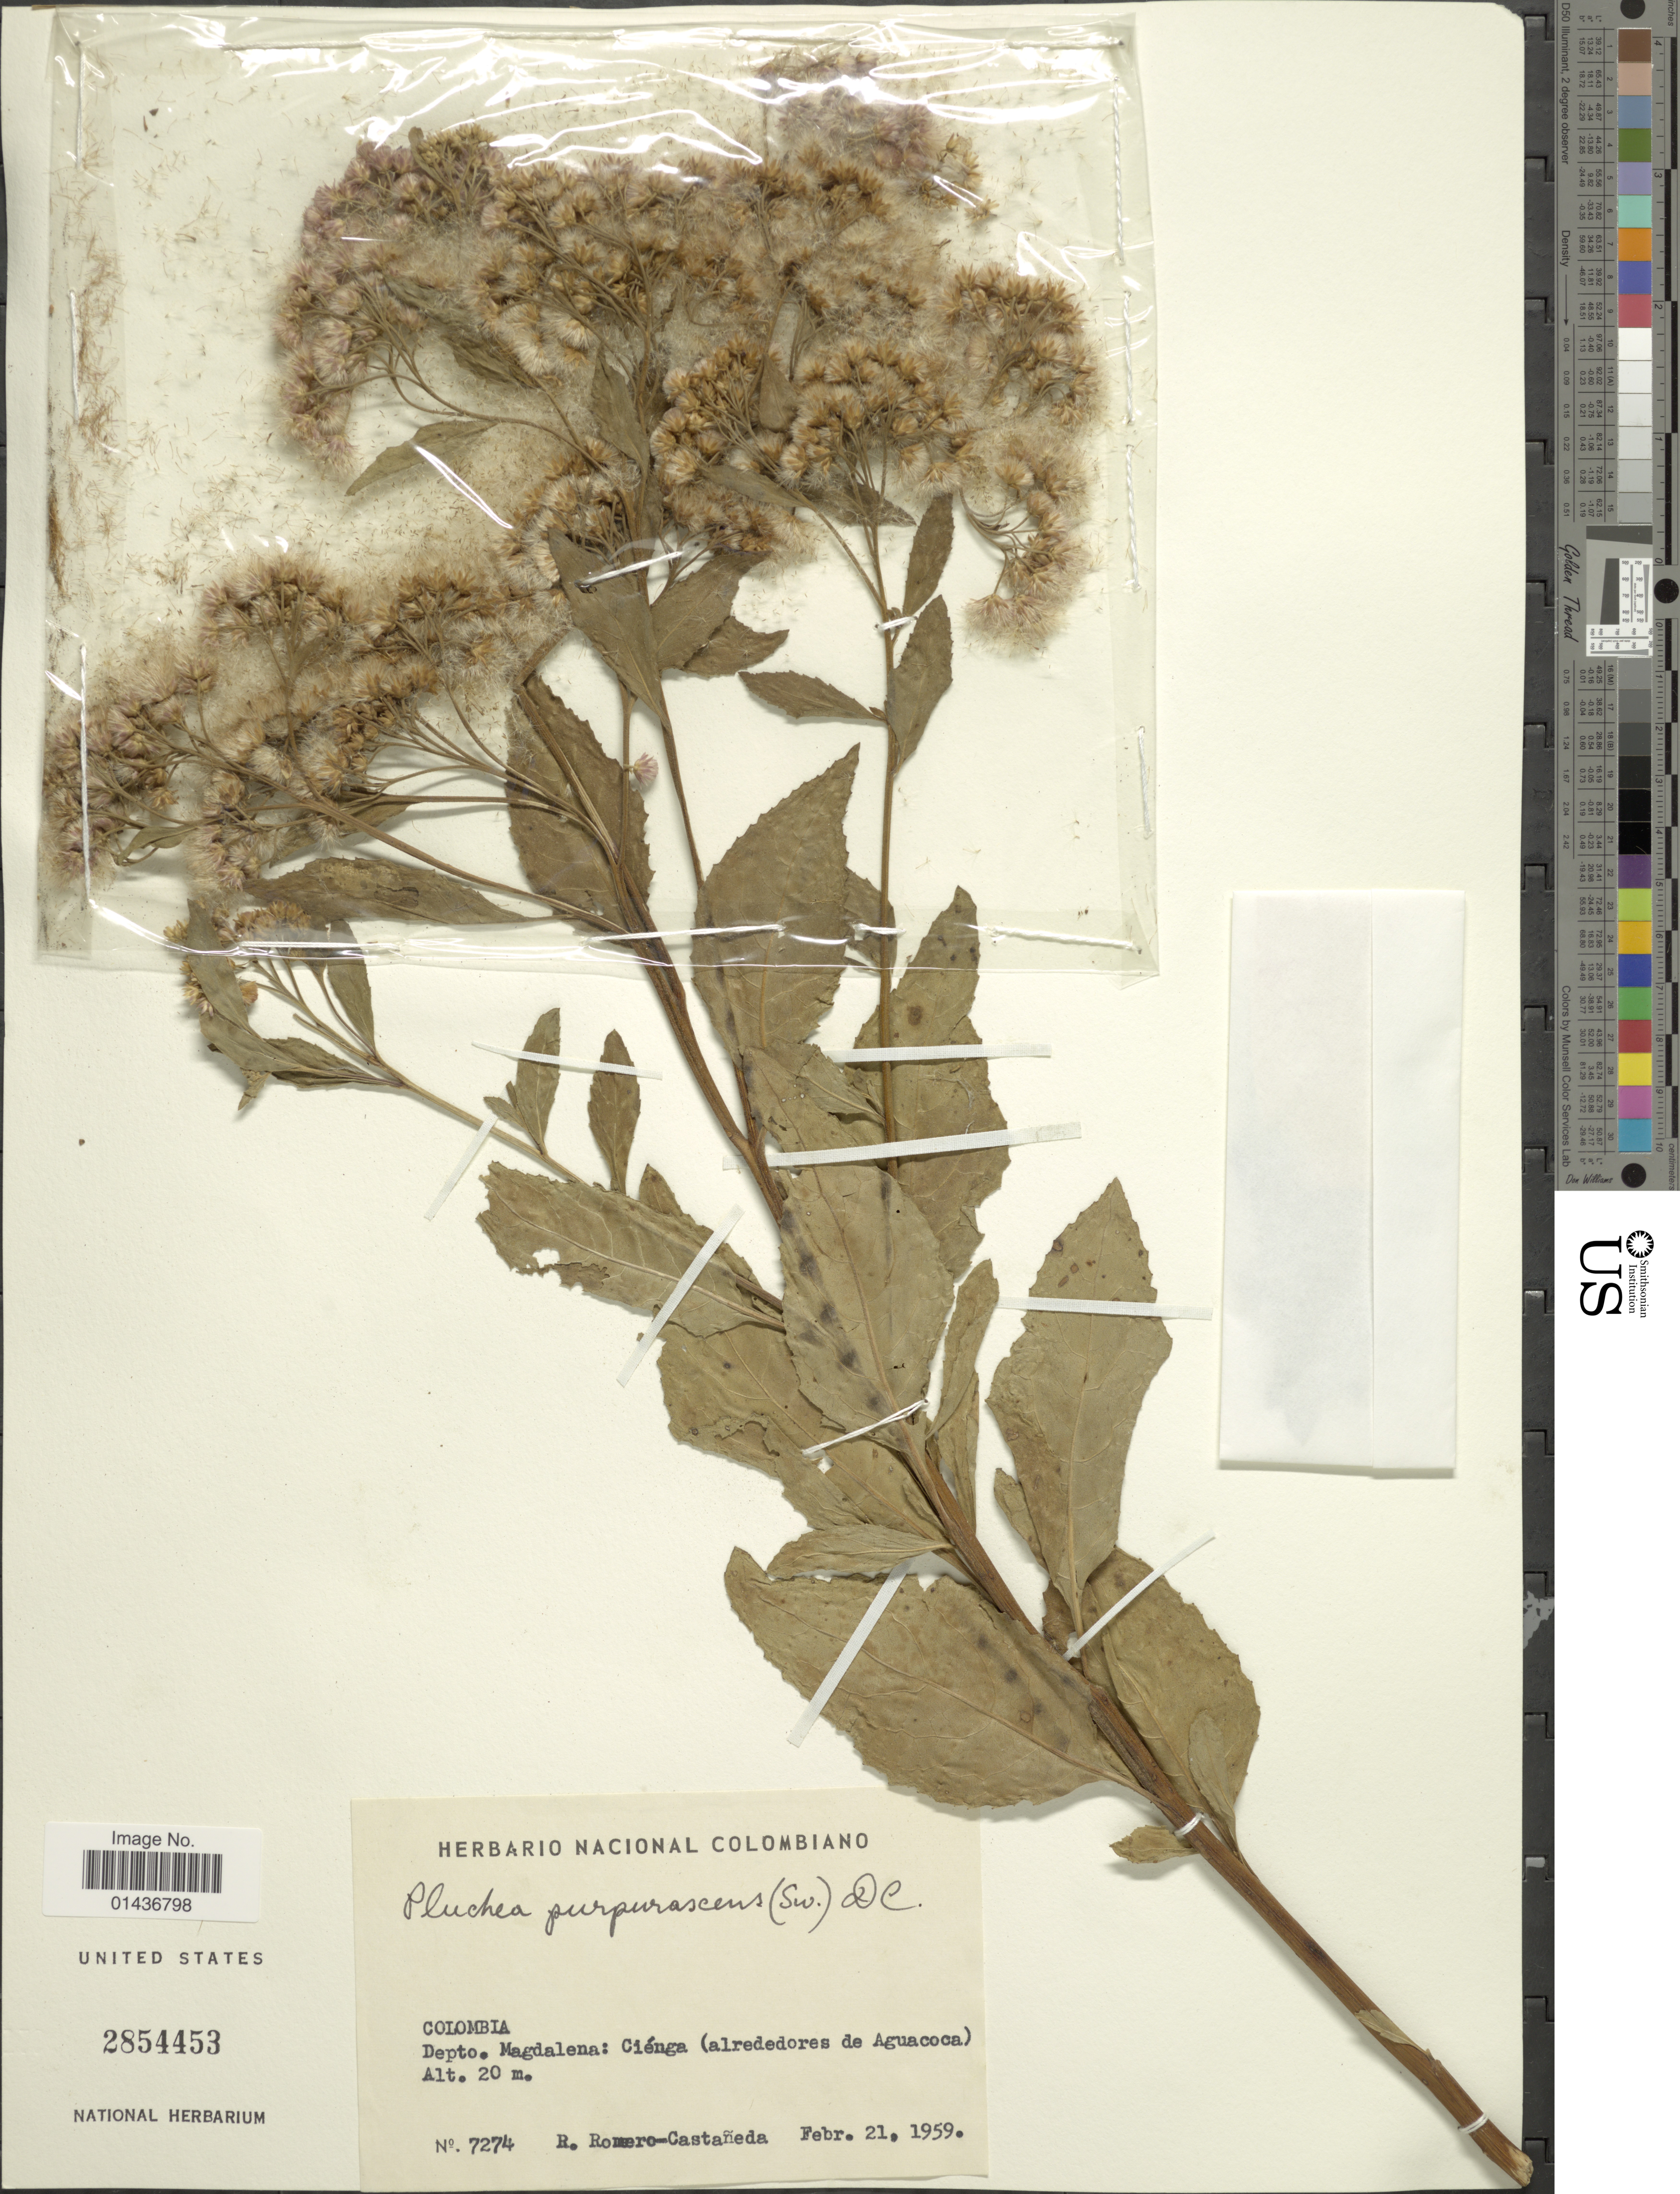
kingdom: Plantae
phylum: Tracheophyta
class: Magnoliopsida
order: Asterales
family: Asteraceae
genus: Pluchea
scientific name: Pluchea odorata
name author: (L.) Cass.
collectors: R. Romero Castañeda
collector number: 7274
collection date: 1959-02-21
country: Colombia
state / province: Magdalena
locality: Depto. Magdalena: Cienaga (alrededores de Aguacoca)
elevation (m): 20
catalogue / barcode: US 2854453